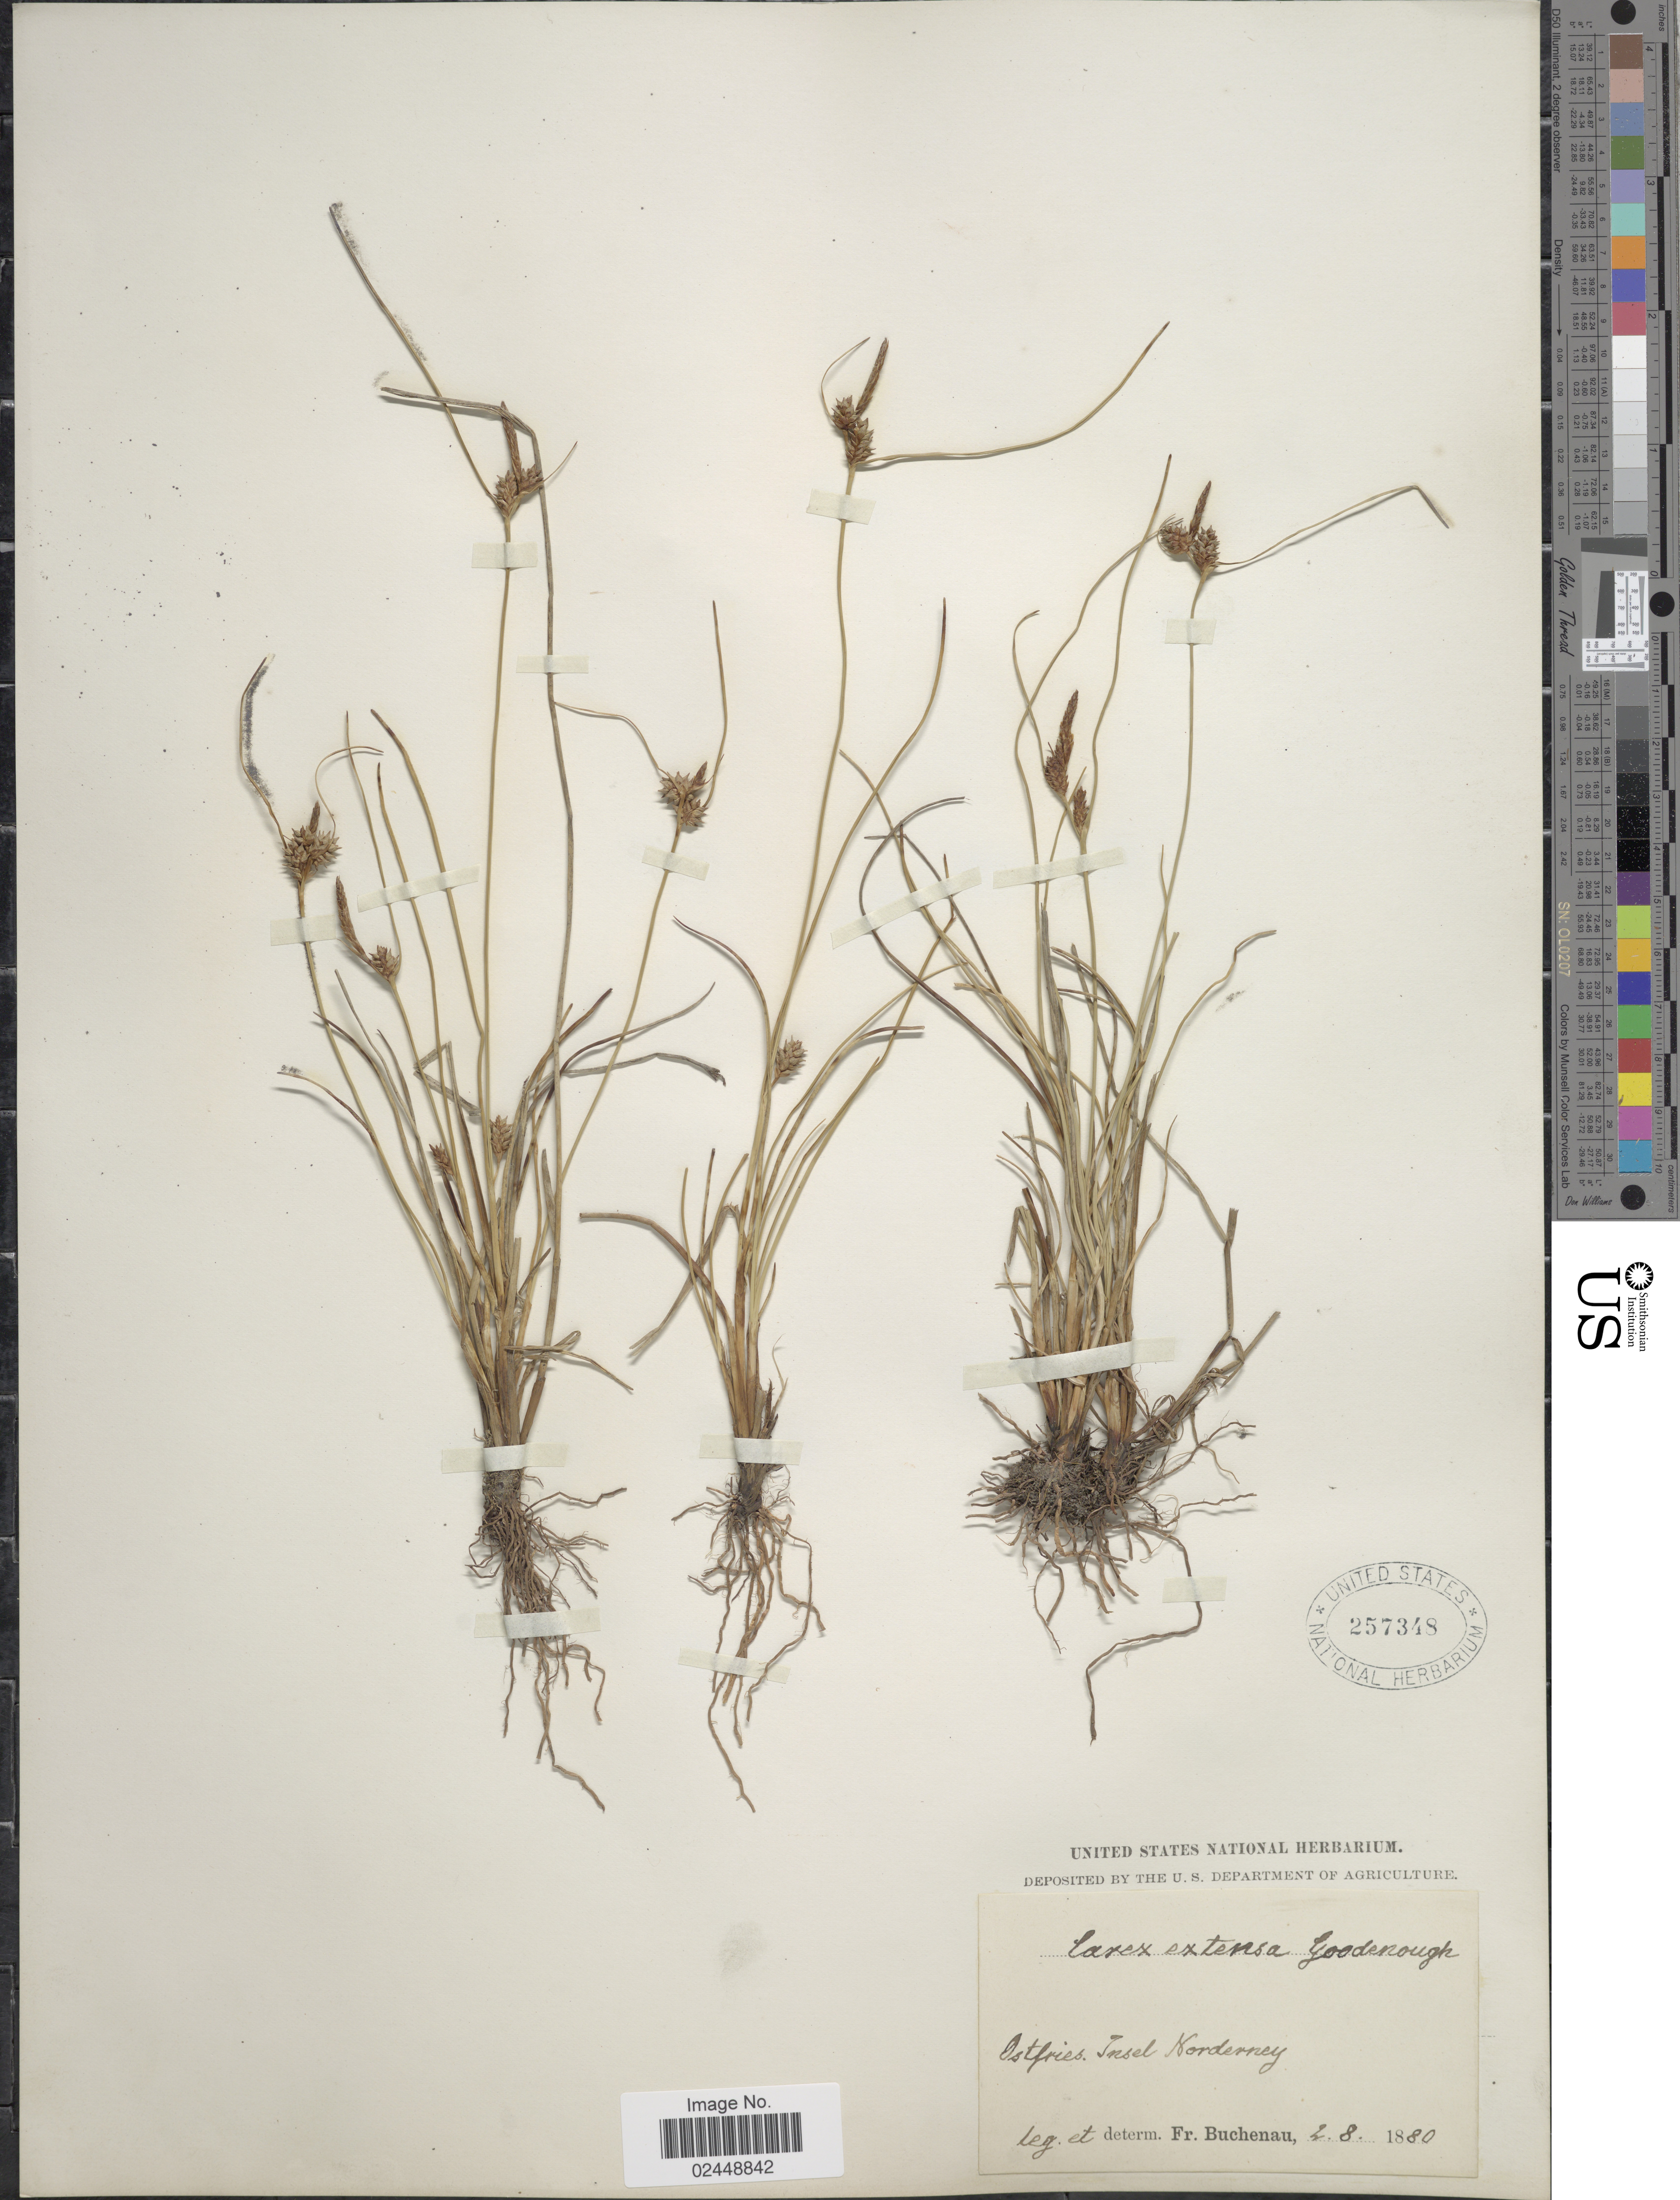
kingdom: Plantae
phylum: Tracheophyta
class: Liliopsida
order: Poales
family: Cyperaceae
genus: Carex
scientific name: Carex extensa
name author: Gooden.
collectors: F. Buchenau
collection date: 1880-08-02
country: Germany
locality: Ostfires Insel Norderney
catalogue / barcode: US 257348